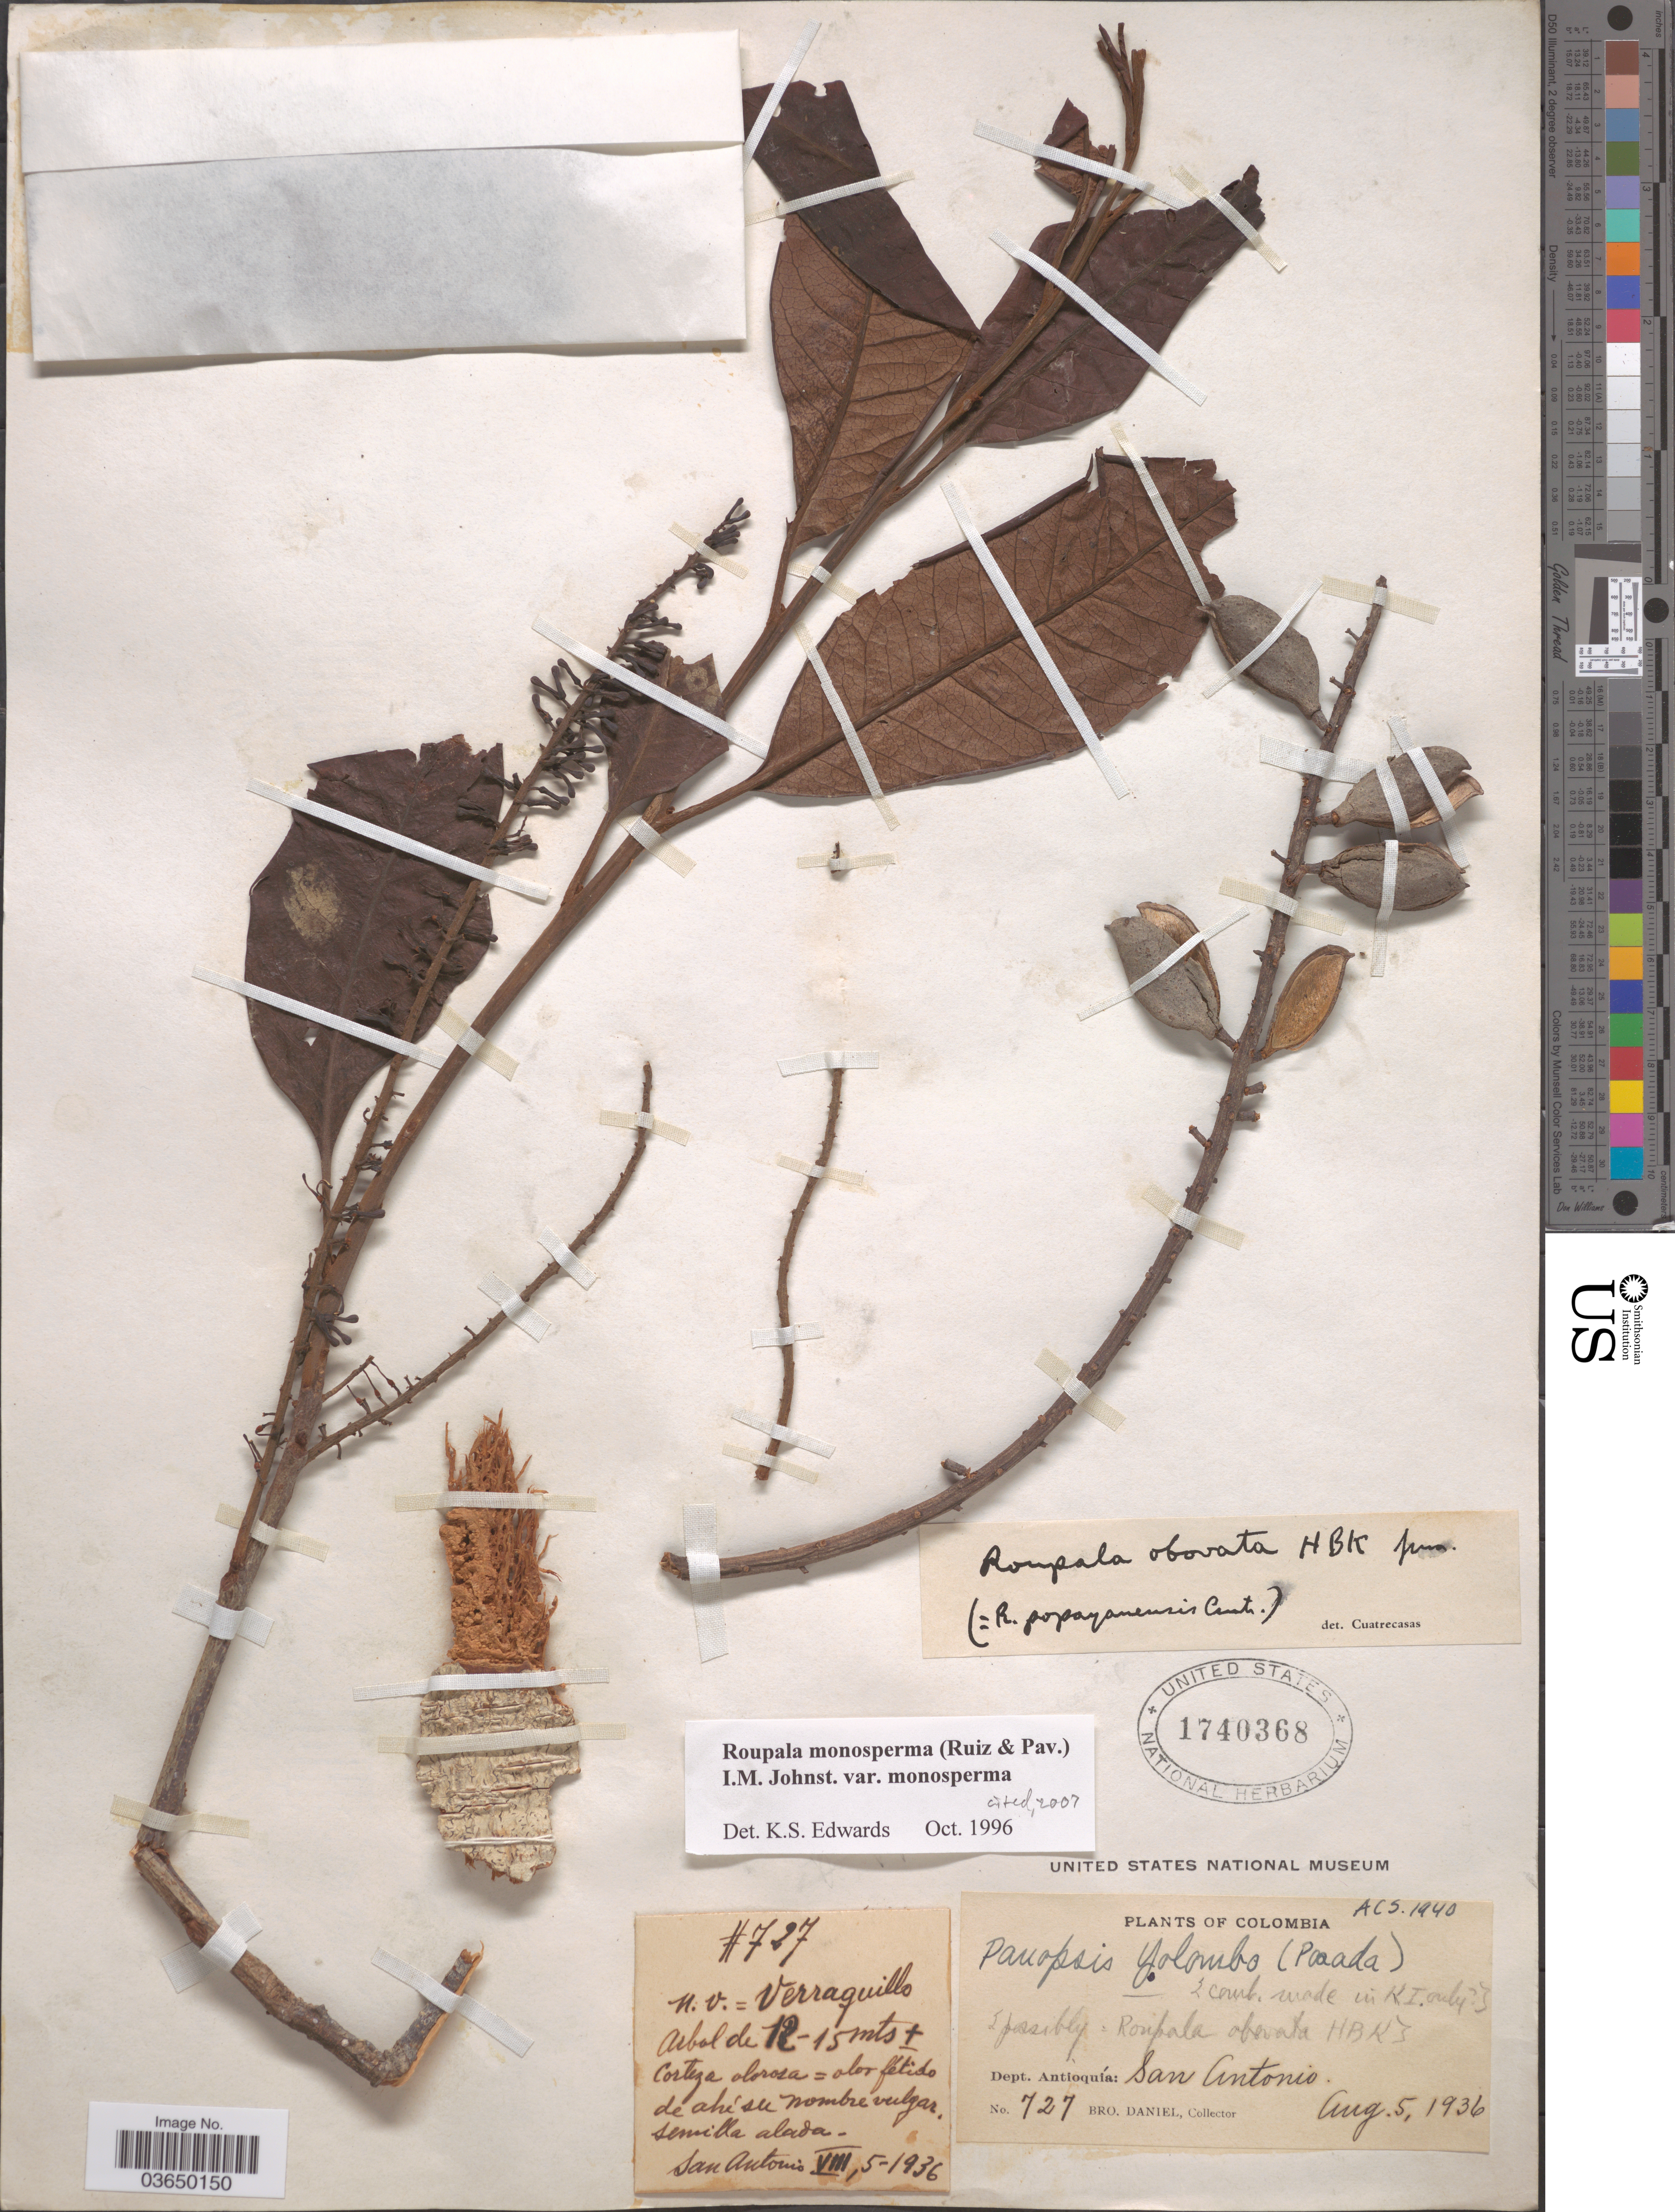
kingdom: Plantae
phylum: Tracheophyta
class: Magnoliopsida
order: Proteales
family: Proteaceae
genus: Roupala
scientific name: Roupala monosperma var. monosperma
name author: (Ruiz & Pav.) I.M. Johnst.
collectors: Bro. Daniel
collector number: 727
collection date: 1936-08-05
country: Colombia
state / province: Antioquia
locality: Dept. Antioquia: San Antonio.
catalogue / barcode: US 1740368